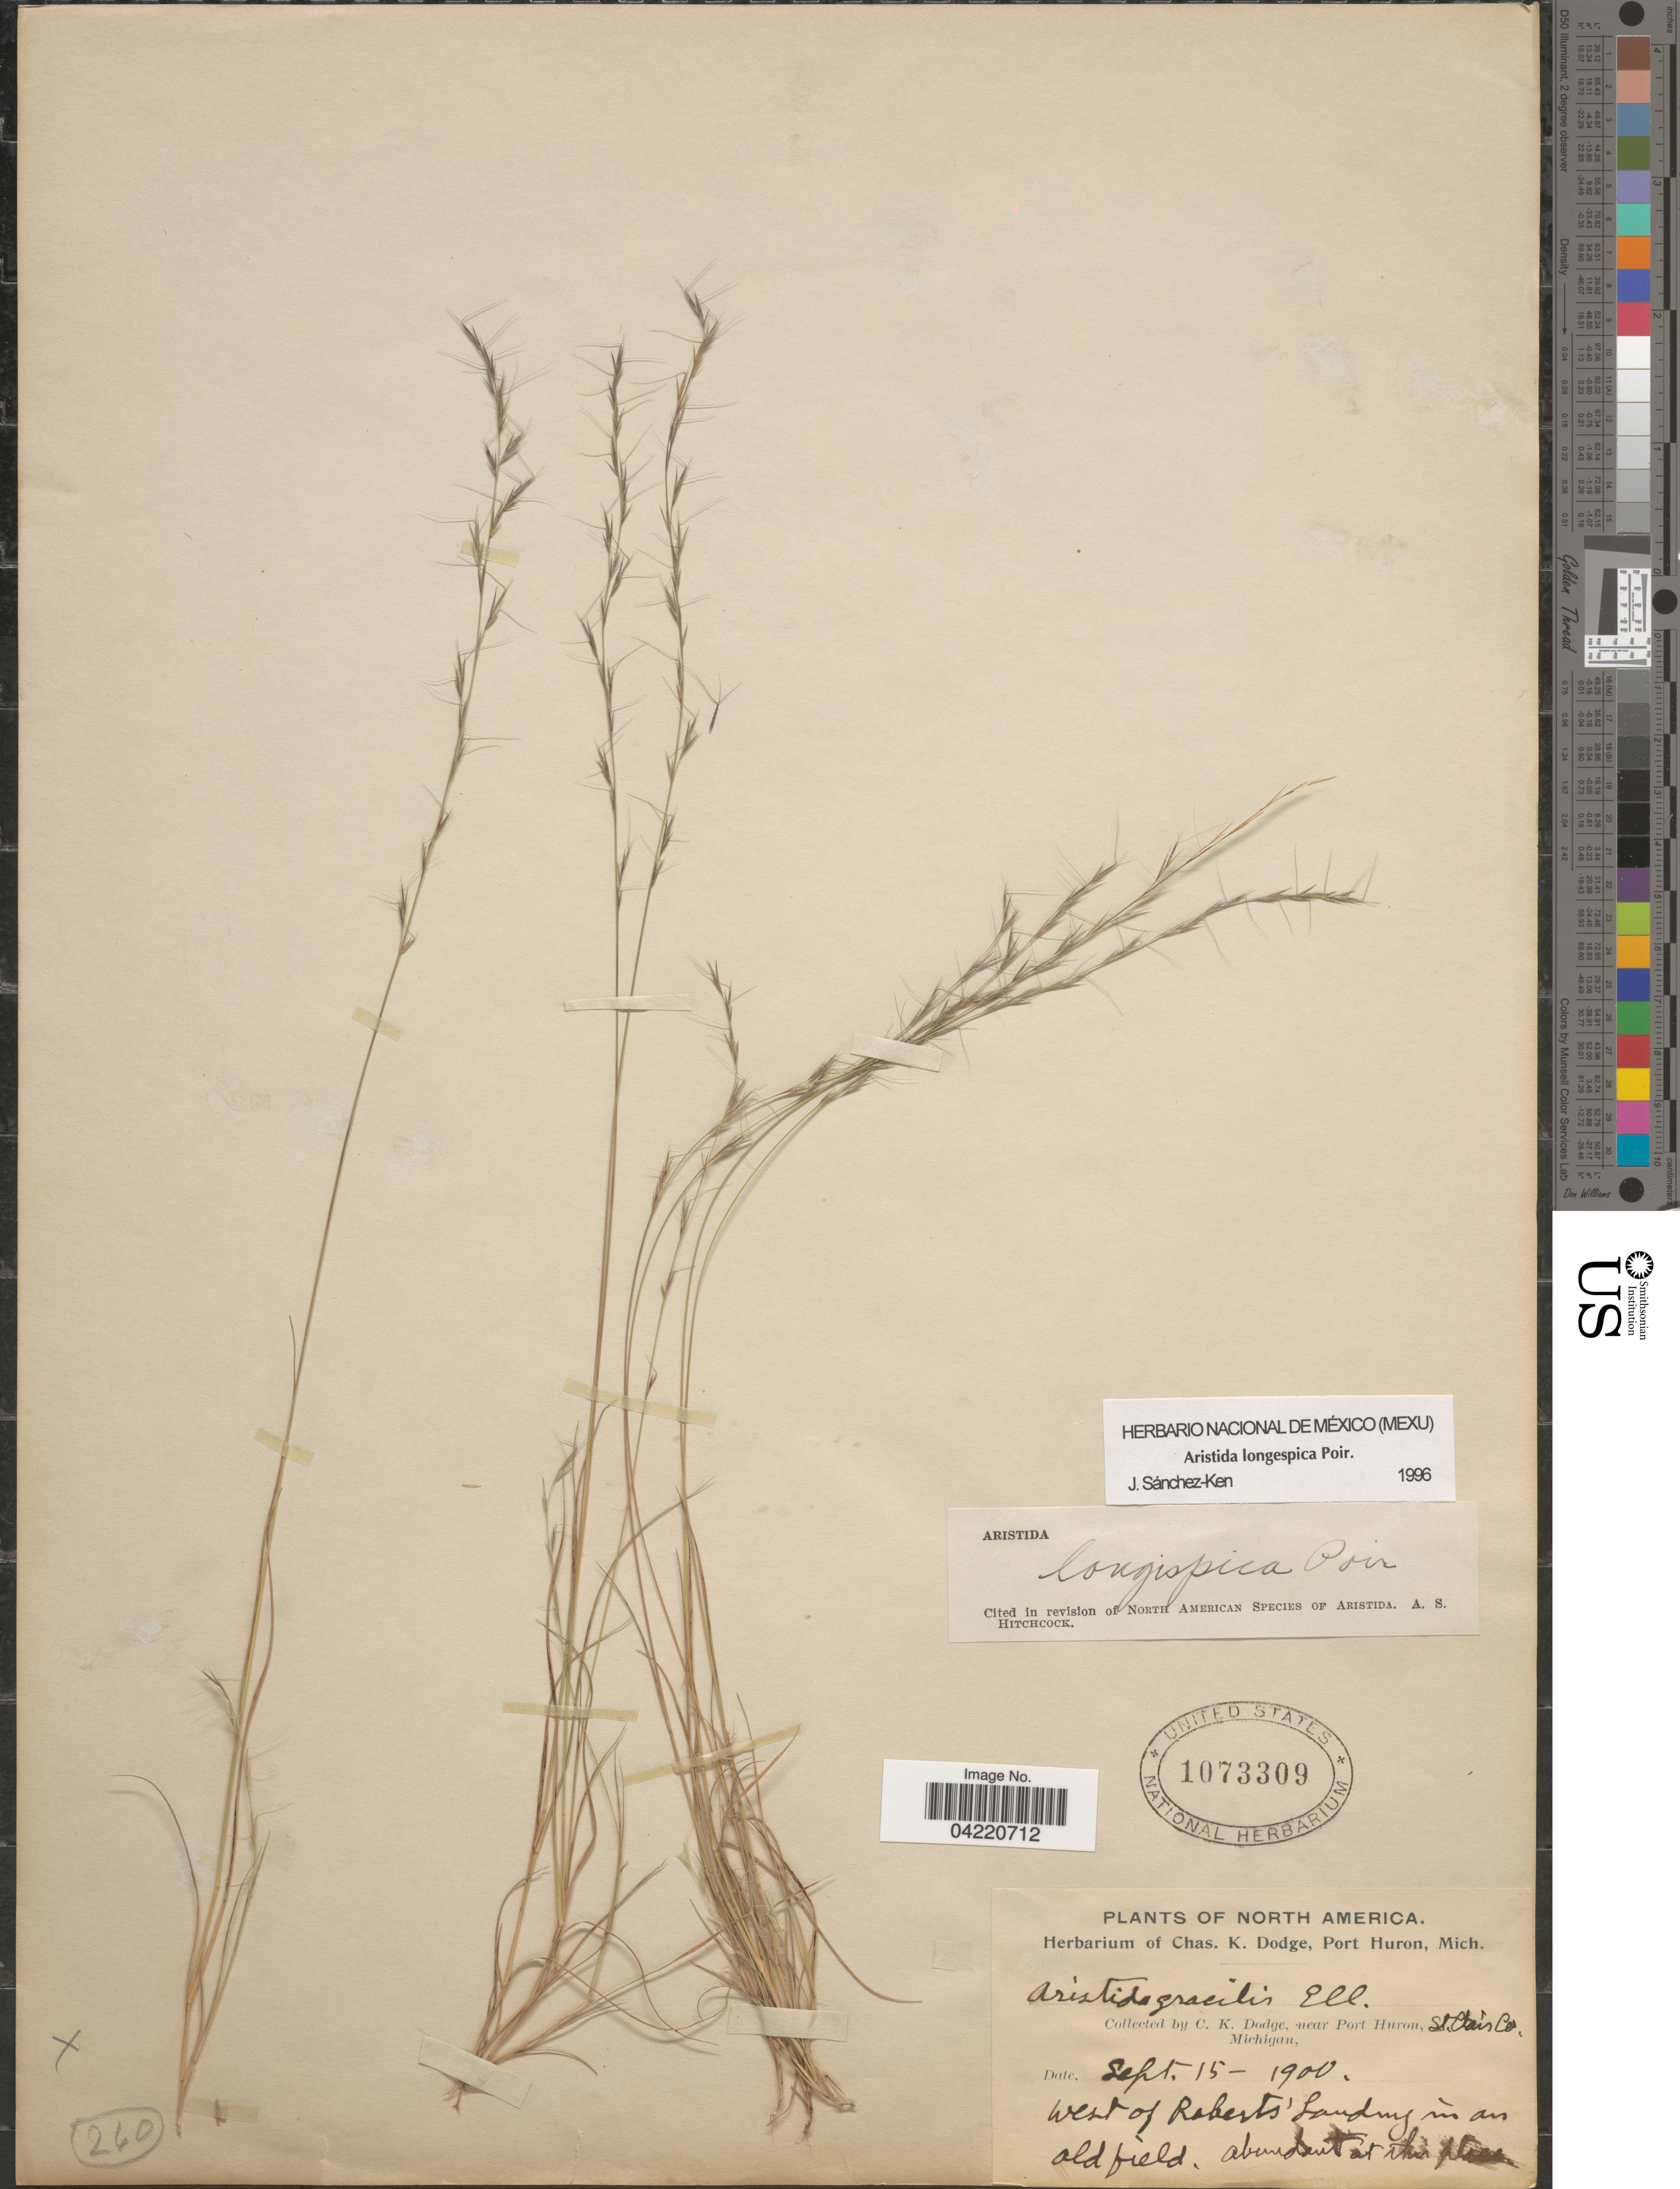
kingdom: Plantae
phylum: Tracheophyta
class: Liliopsida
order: Poales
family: Poaceae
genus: Aristida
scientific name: Aristida longespica var. longespica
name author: Poir.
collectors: C. Dodge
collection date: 1900-09-15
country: United States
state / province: Michigan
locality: Near Port Huron, St. Clair Co. West of Roberts' Landing in an old field. Abundant at this place.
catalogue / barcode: US 1073309